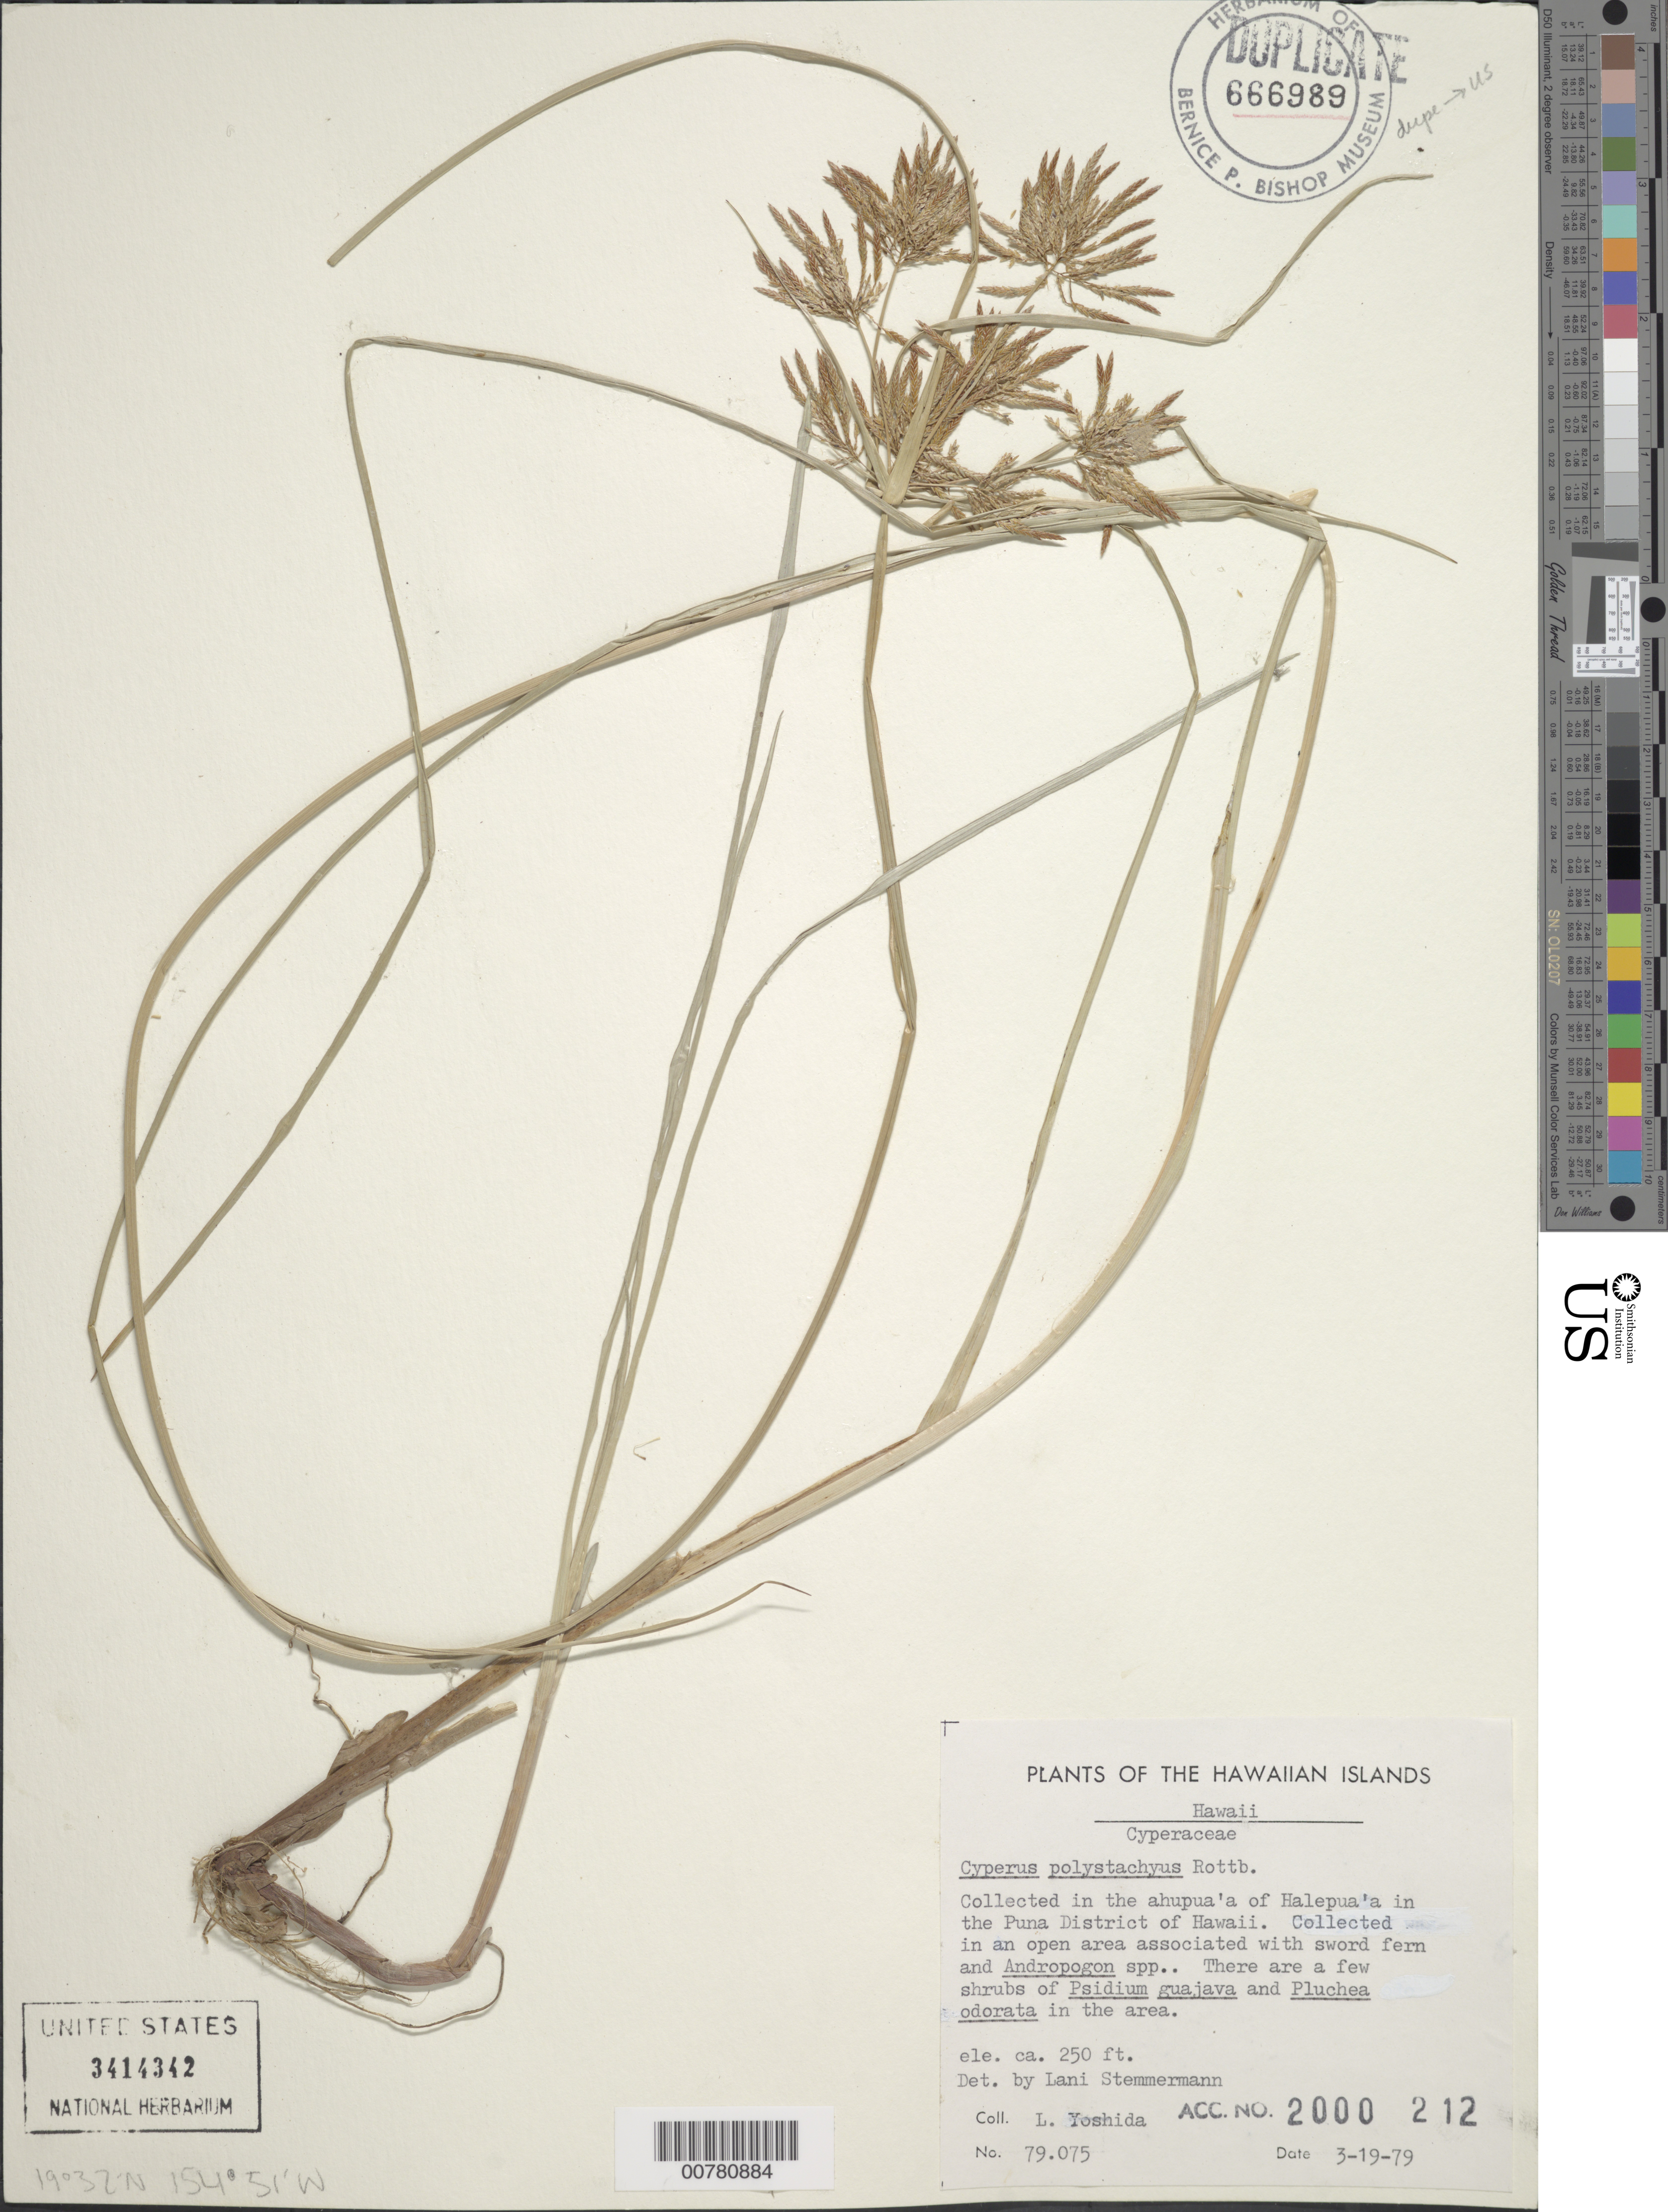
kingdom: Plantae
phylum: Tracheophyta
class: Liliopsida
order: Poales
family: Cyperaceae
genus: Cyperus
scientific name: Cyperus polystachyos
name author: Rottb.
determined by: Stemmermann, L.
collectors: L. Yoshida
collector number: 79.075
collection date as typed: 19 Mar 1979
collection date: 1979-03-19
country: United States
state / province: Hawaii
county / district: Hawaii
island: Hawaii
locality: Puna District, collected in the ahupua'a of Halepua'a.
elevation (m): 76.2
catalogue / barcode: US 3414342